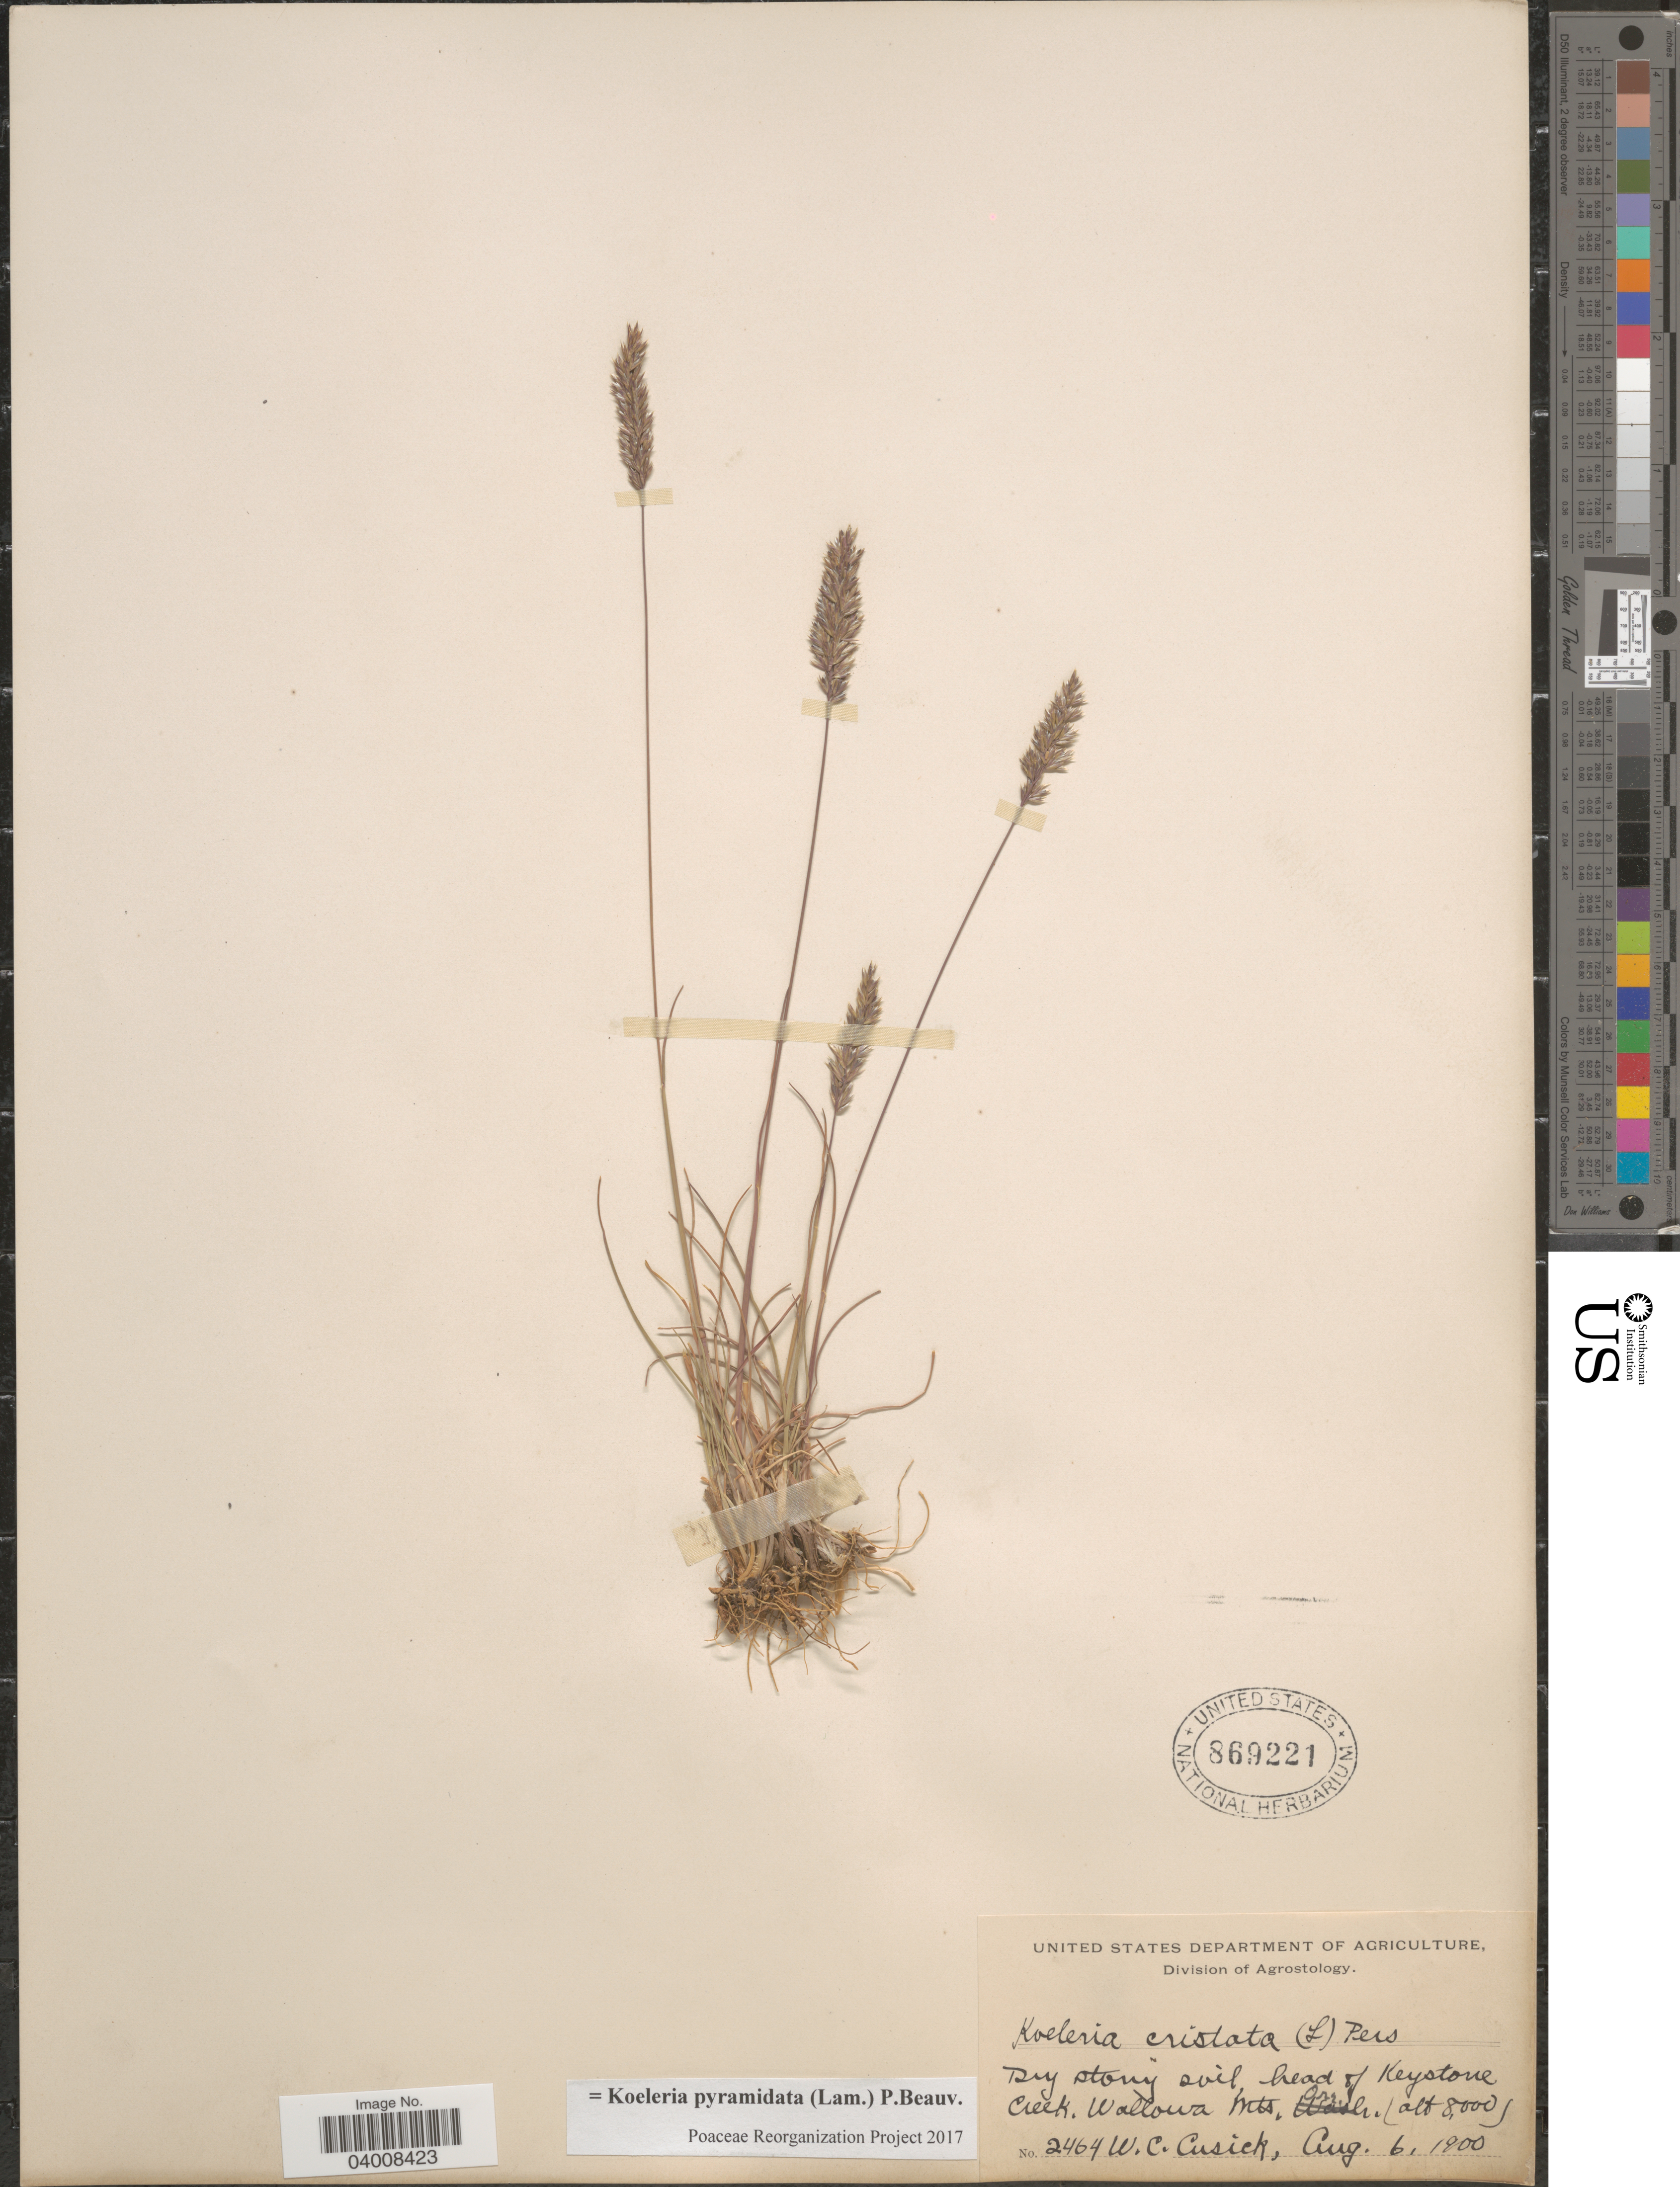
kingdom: Plantae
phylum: Tracheophyta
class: Liliopsida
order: Poales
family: Poaceae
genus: Koeleria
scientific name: Koeleria pyramidata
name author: (Lam.) P. Beauv.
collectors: W. C. Cusick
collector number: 2464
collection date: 1900-08-06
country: United States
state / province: Oregon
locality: Dry stony soil, head of Keystone Creek. Wallowa Mts.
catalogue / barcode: US 869221